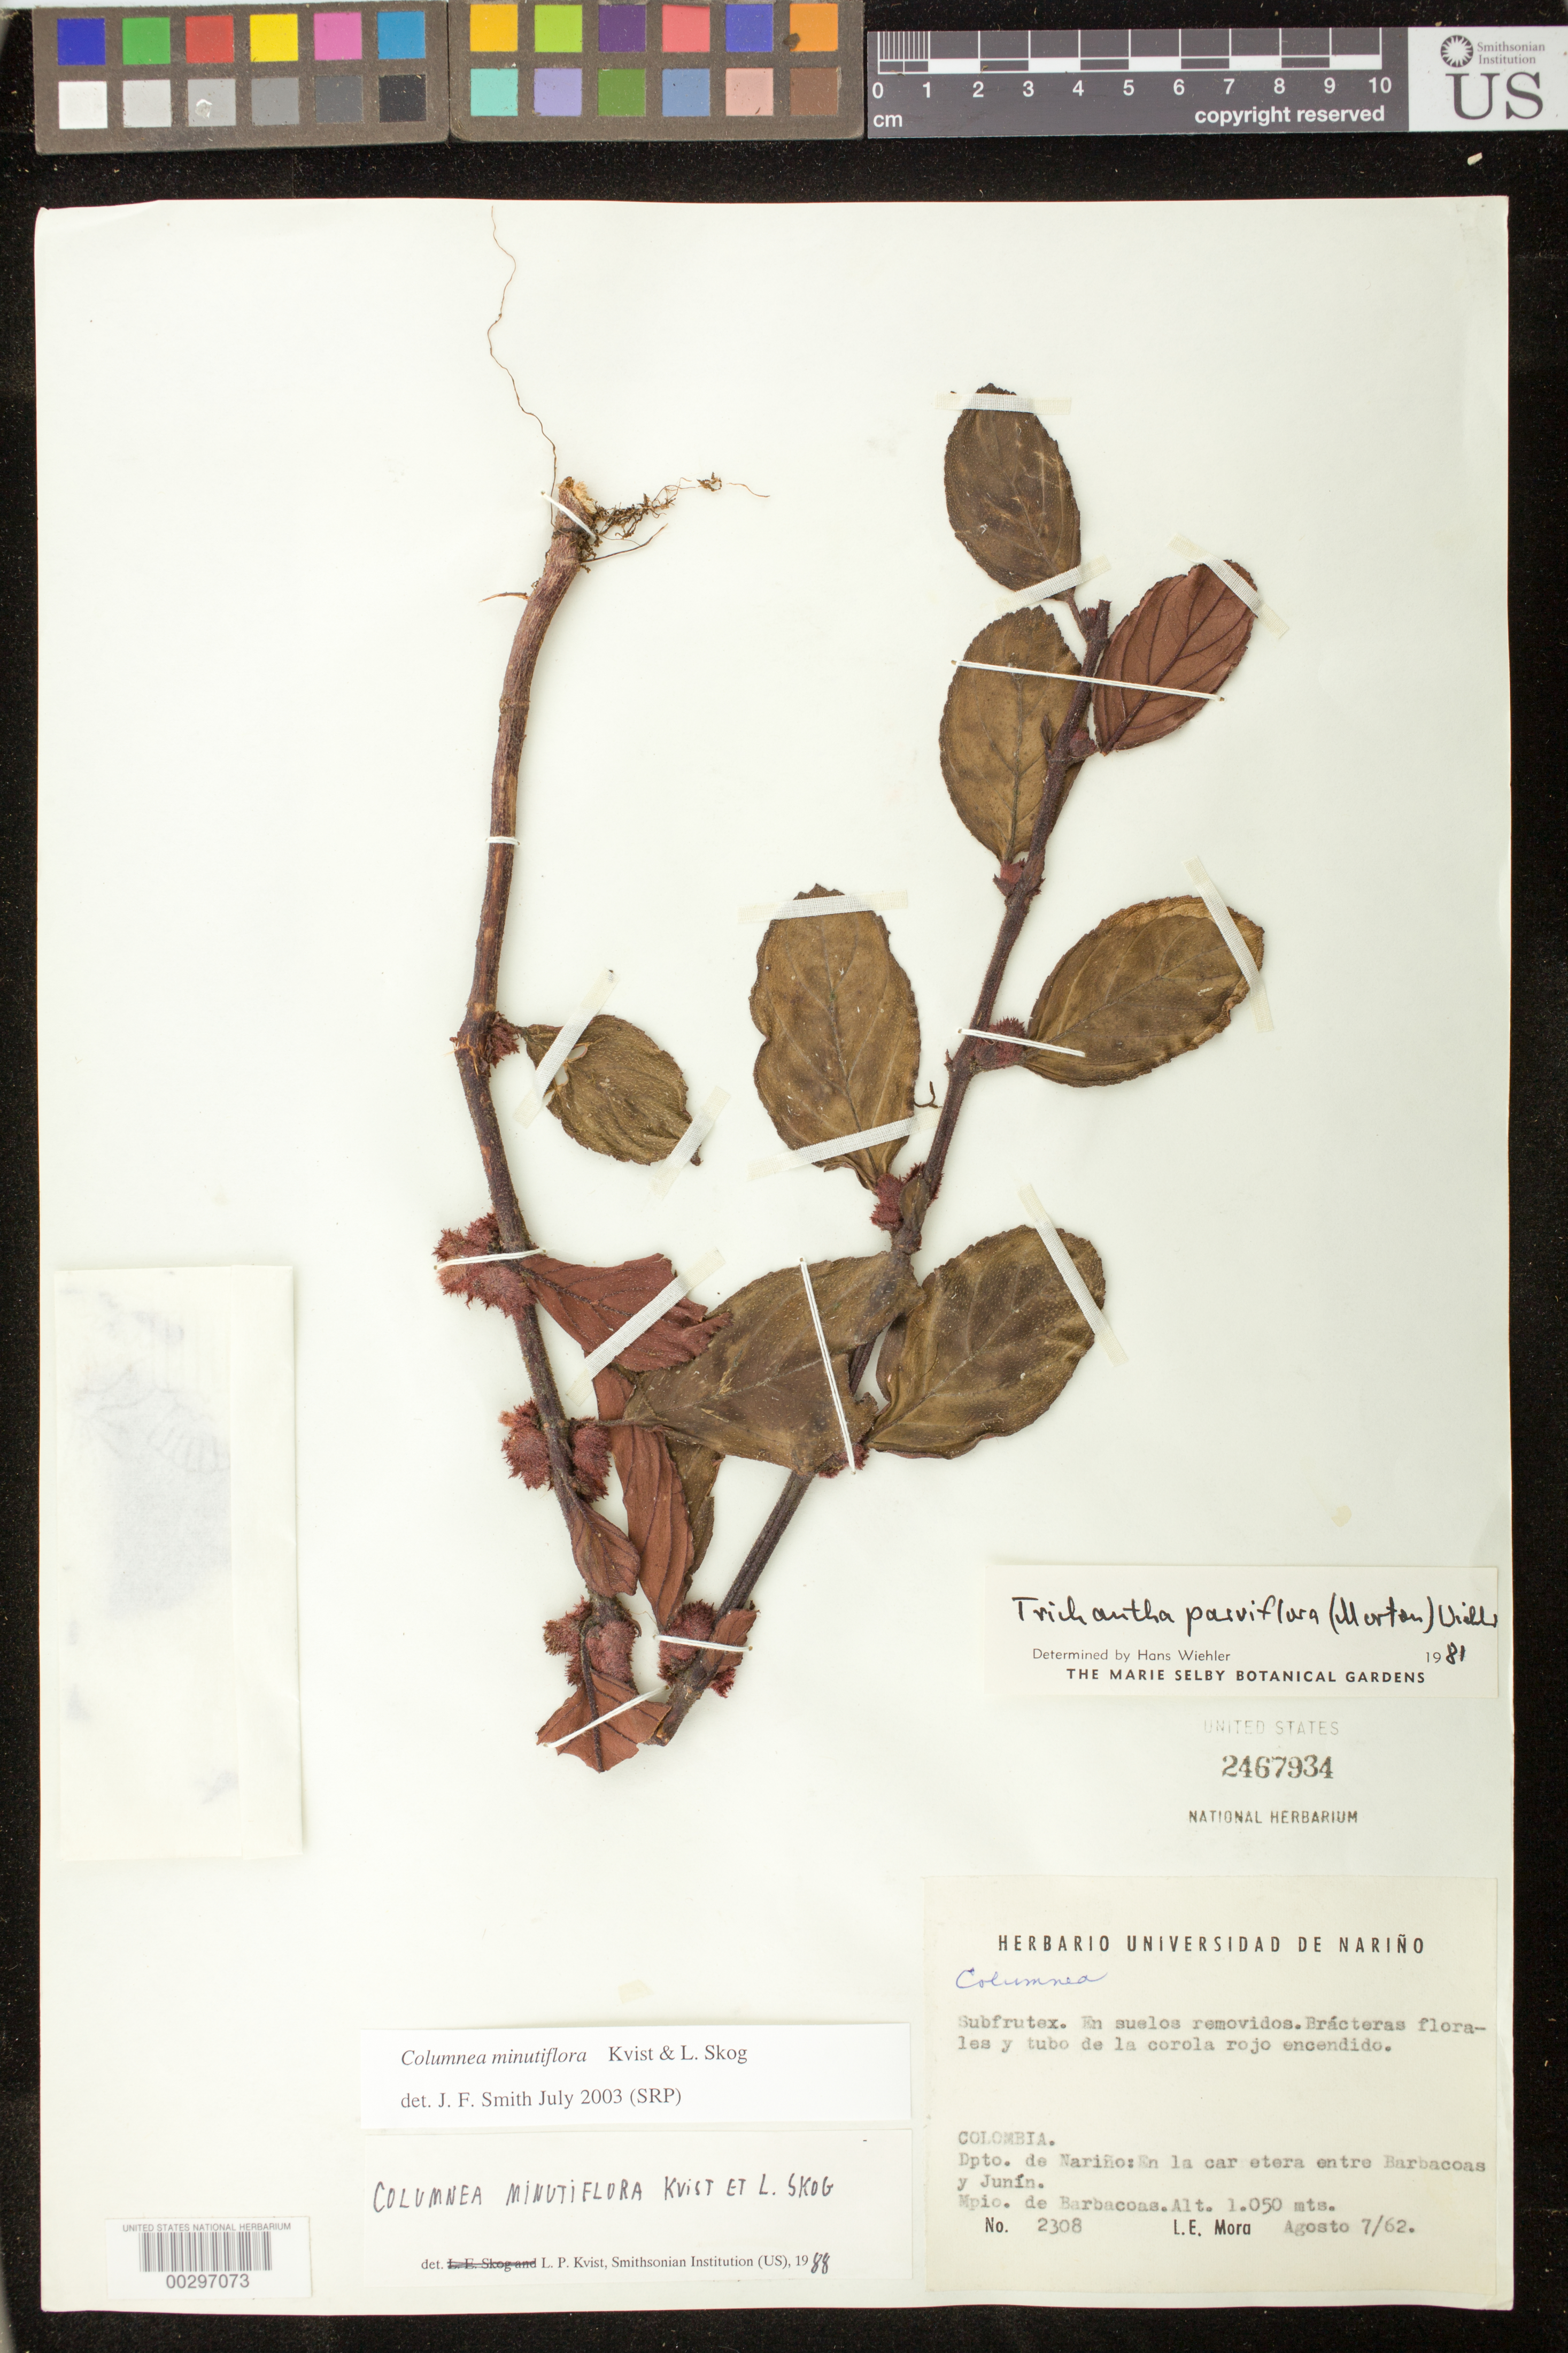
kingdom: Plantae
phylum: Tracheophyta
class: Magnoliopsida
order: Lamiales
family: Gesneriaceae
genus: Columnea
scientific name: Columnea minutiflora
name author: L.P. Kvist & L.E. Skog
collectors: L. Mora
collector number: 2308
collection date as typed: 07 Aug 1962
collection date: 1962-08-07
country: Colombia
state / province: Nariño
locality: Between Barbacoas and Junin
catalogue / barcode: US 2467934